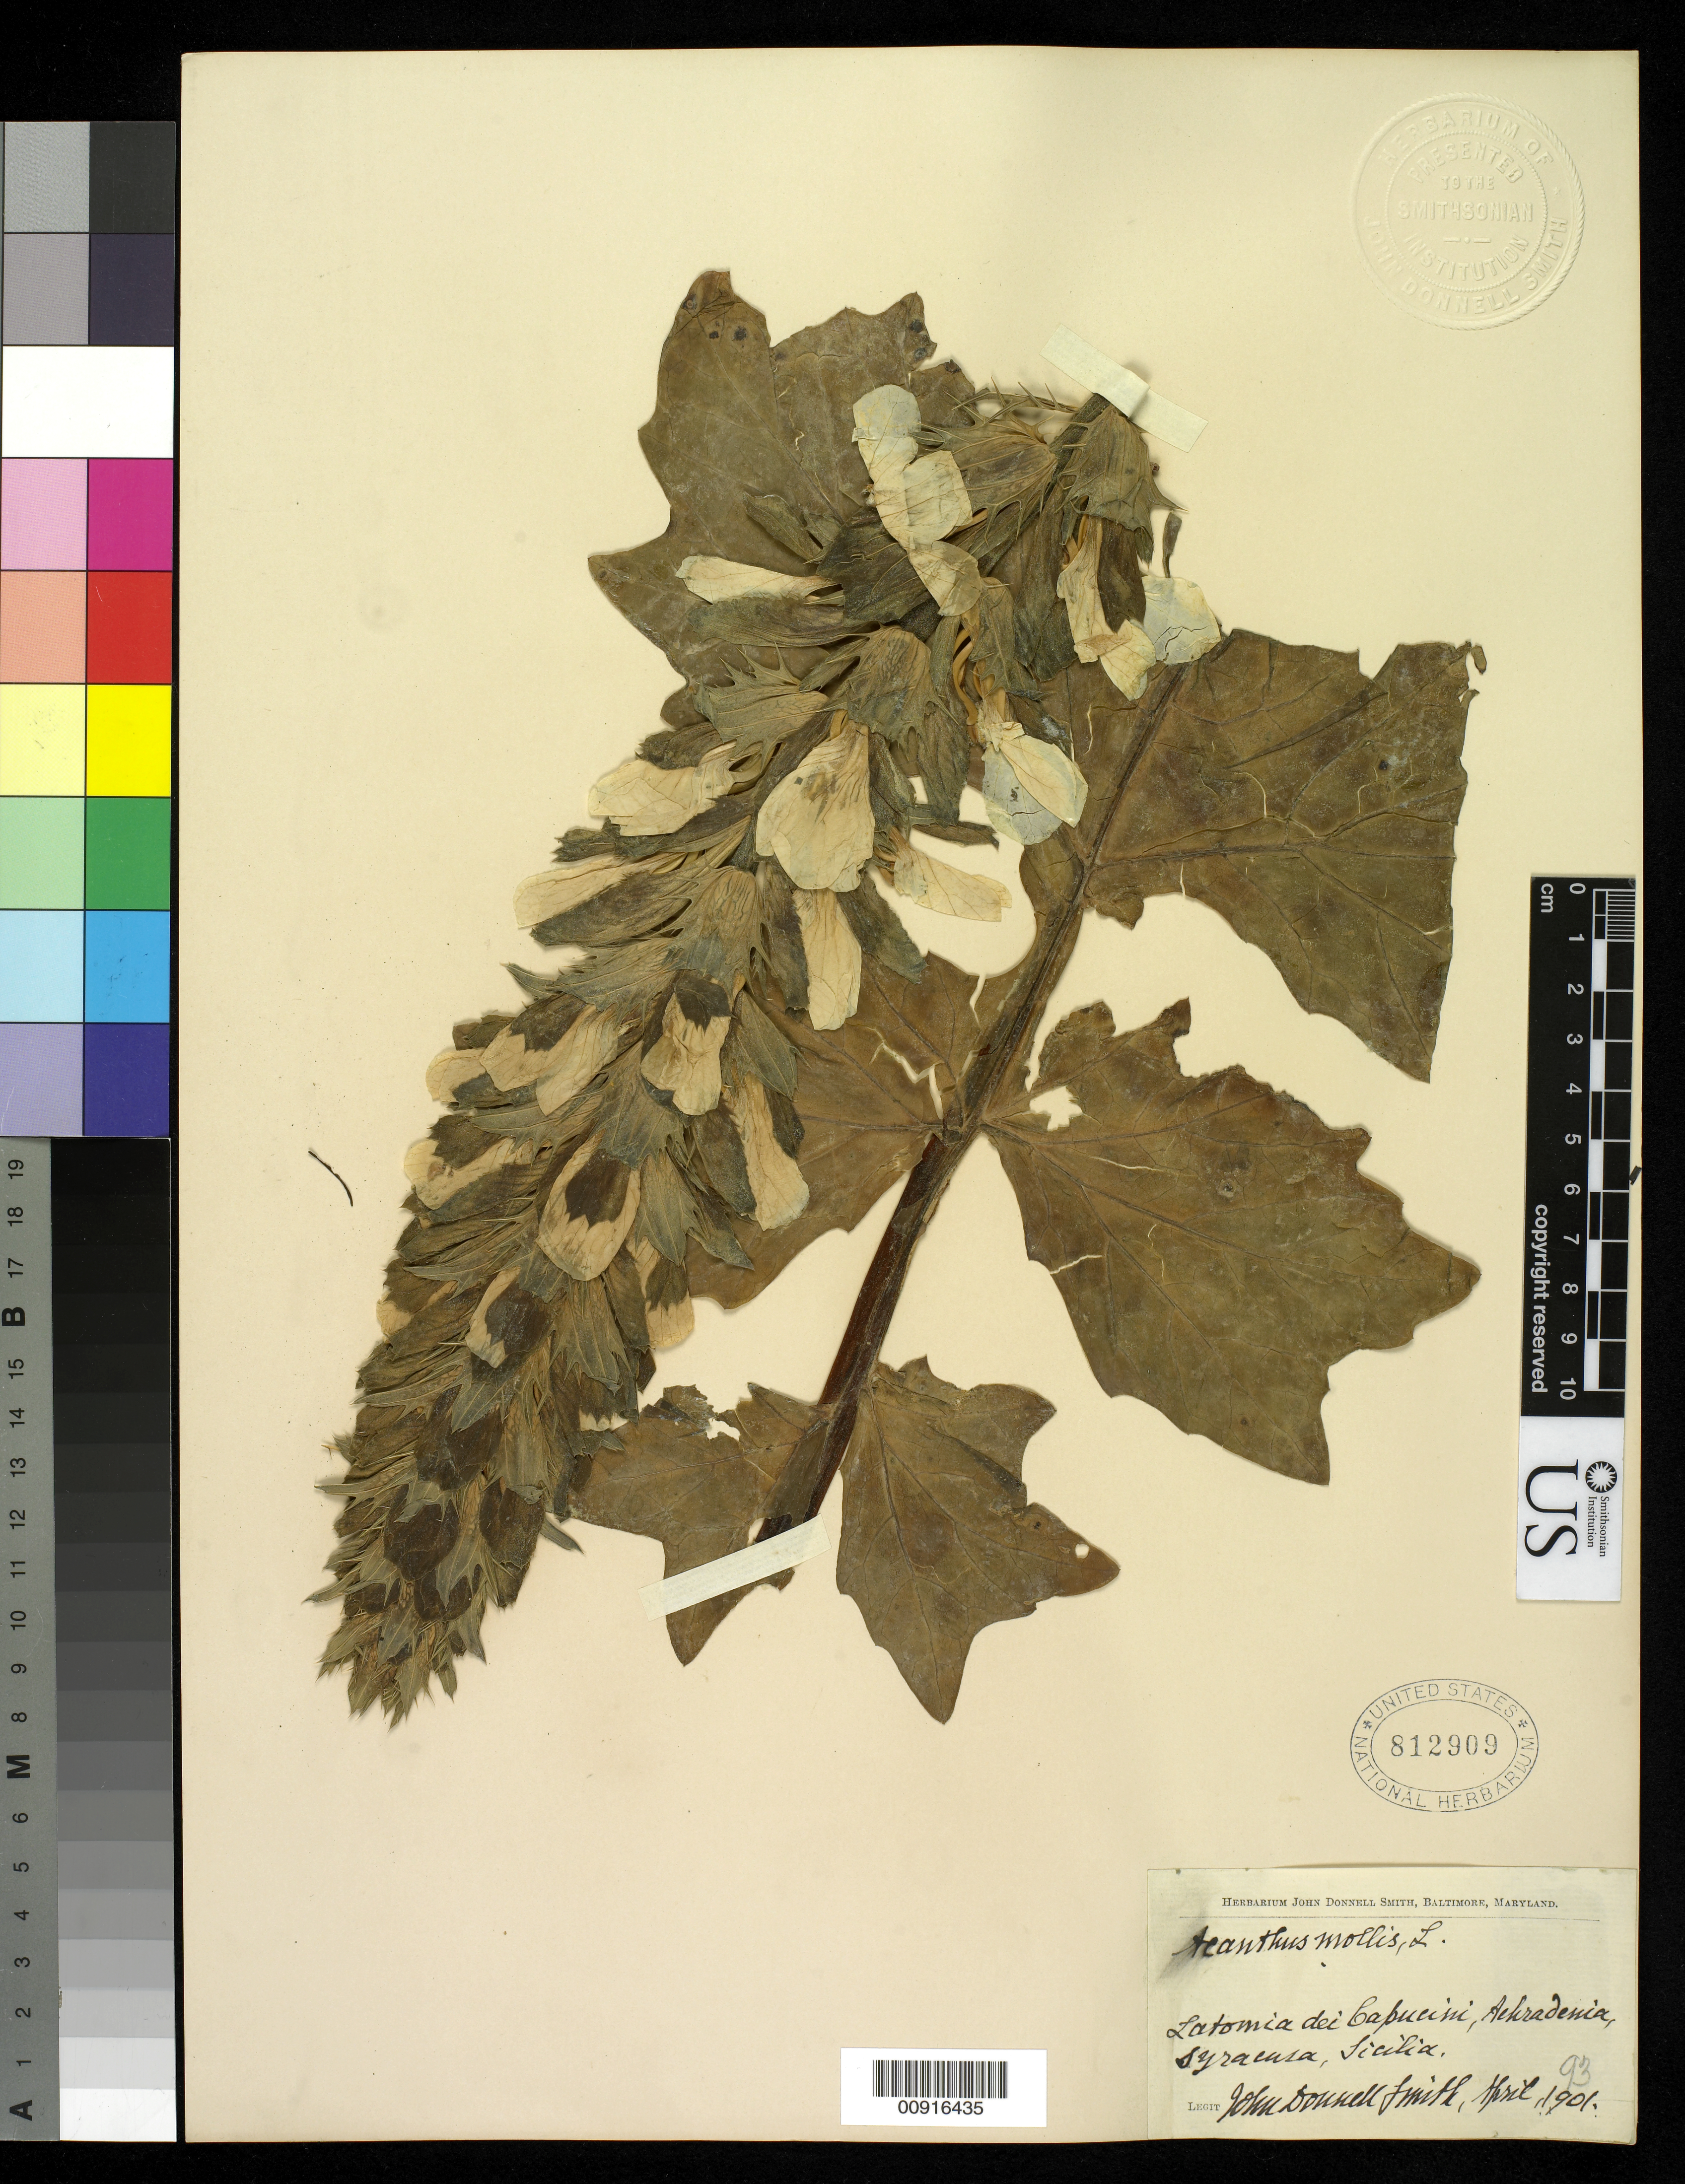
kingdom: Plantae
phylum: Tracheophyta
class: Magnoliopsida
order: Lamiales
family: Acanthaceae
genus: Acanthus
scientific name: Acanthus mollis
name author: L.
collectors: J. Donnell Smith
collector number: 93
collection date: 1901-04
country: Italy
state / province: Siciliana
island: Sicily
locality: Latomia dei Capicini, Achradenia, Syracusa, Sicilia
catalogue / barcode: US 812909